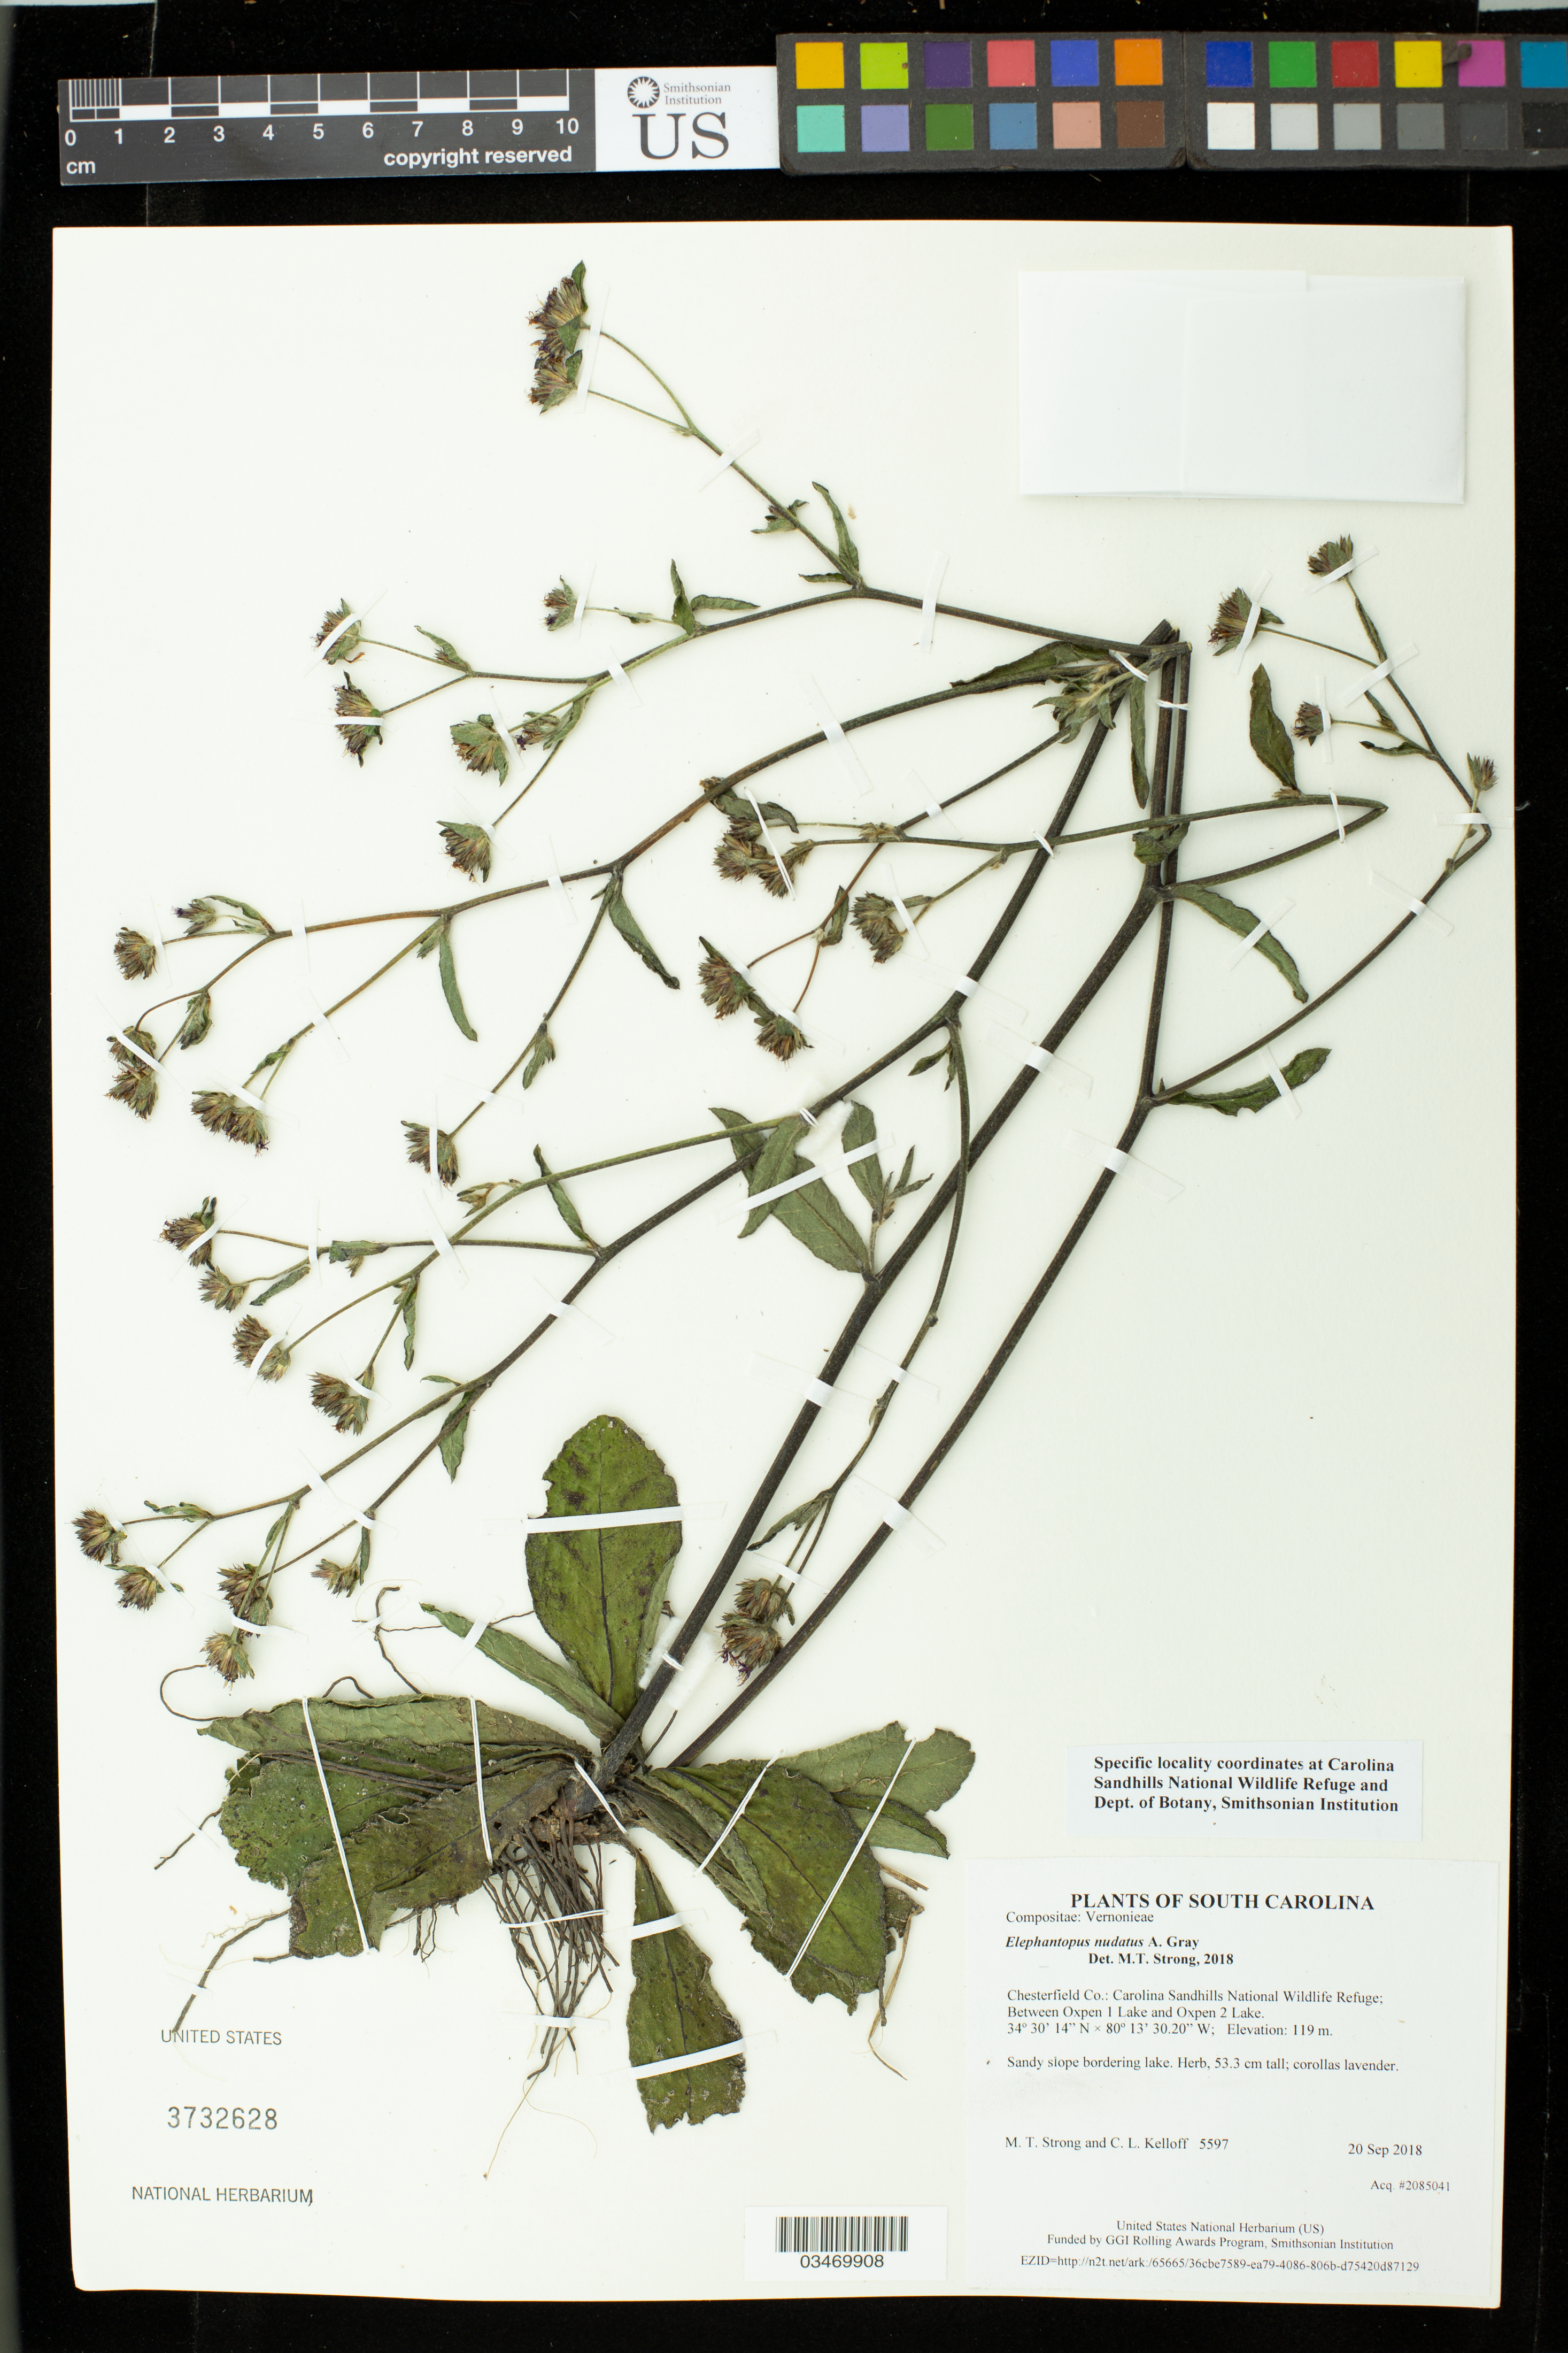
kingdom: Plantae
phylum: Tracheophyta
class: Magnoliopsida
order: Asterales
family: Asteraceae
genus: Elephantopus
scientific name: Elephantopus nudatus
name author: A. Gray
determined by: Strong, M. T., (US), Smithsonian Institution - National Museum of Natural History (UNITED STATES)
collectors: M. T. Strong & C. L. Kelloff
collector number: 5597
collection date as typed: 20 Sep 2018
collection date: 2018-09-20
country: United States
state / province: South Carolina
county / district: Chesterfield Co.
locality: Carolina Sandhills National Wildlife Refuge; Between Oxpen 1 Lake and Oxpen 2 Lake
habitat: Sandy slope bordering lake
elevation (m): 119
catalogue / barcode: US 3732628